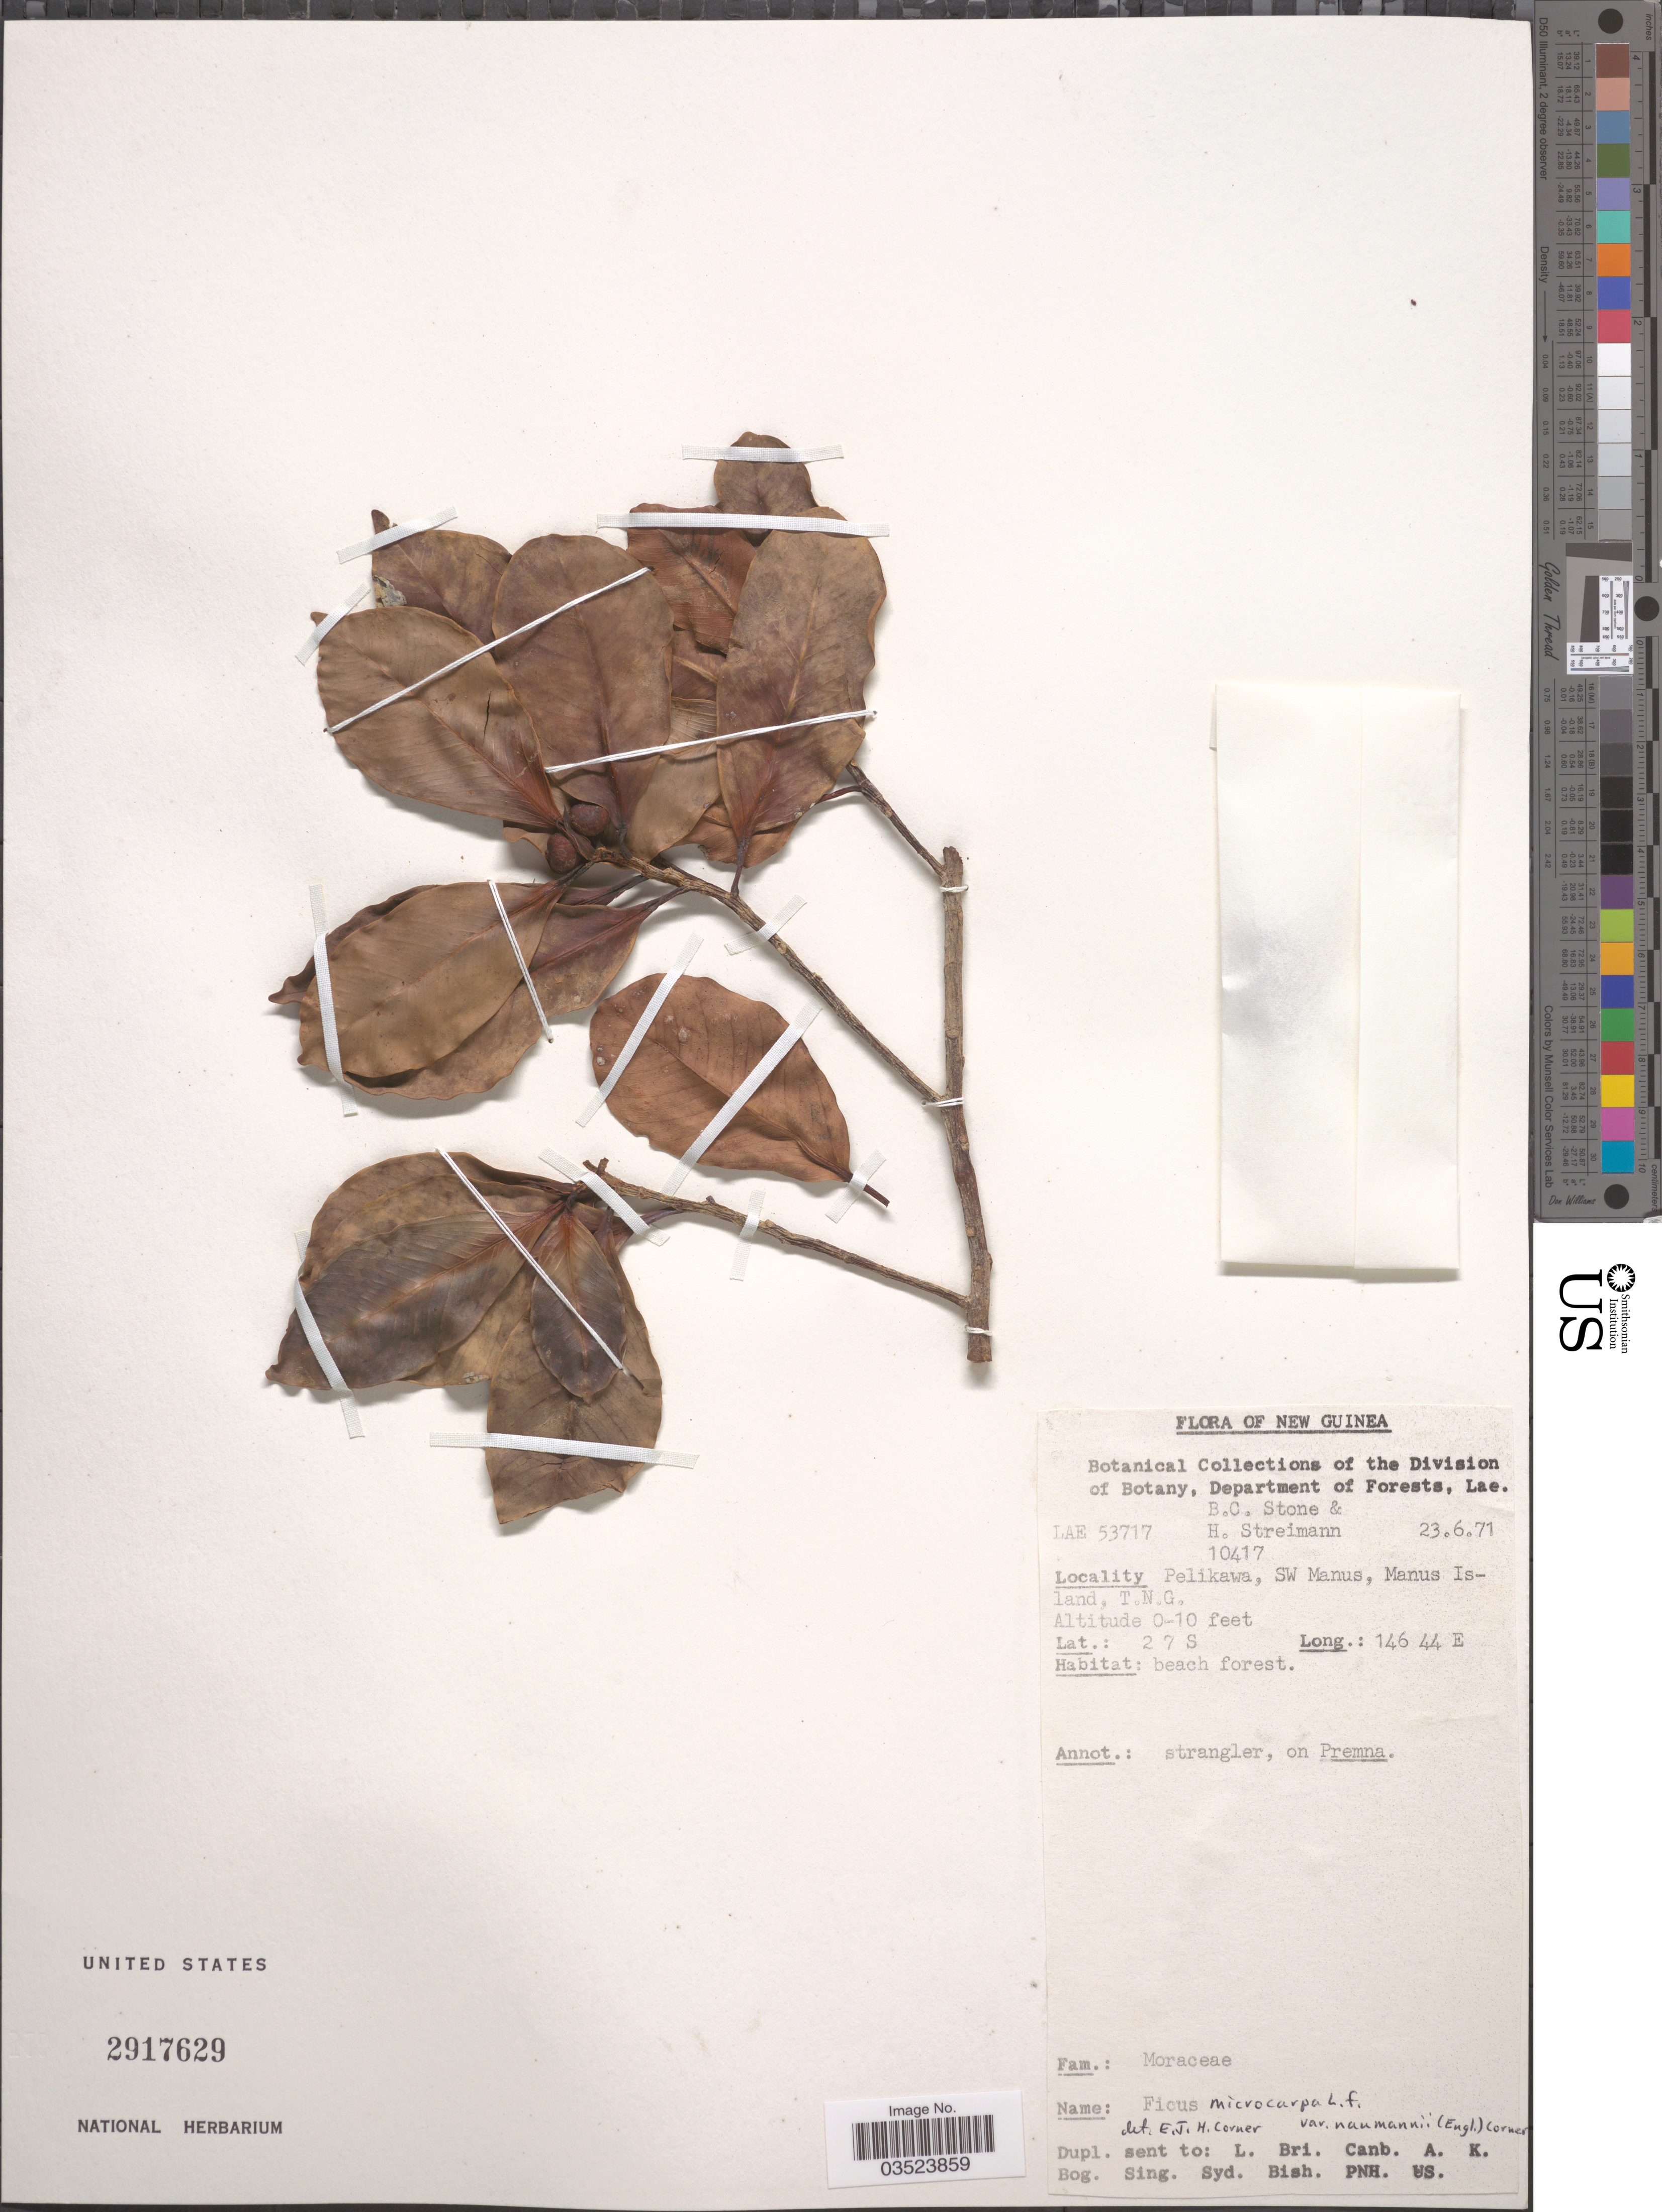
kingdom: Plantae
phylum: Tracheophyta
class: Magnoliopsida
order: Rosales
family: Moraceae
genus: Ficus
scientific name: Ficus microcarpa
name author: L. f.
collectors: B. C. Stone & H. Streimann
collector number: LAE53717/10417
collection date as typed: Transcribed d/m/y: 23/6/71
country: Papua New Guinea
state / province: Manus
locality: New Guinea. Pelikawa, SW Manus, Manus Island. T.N.G.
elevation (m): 0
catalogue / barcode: US 2917629